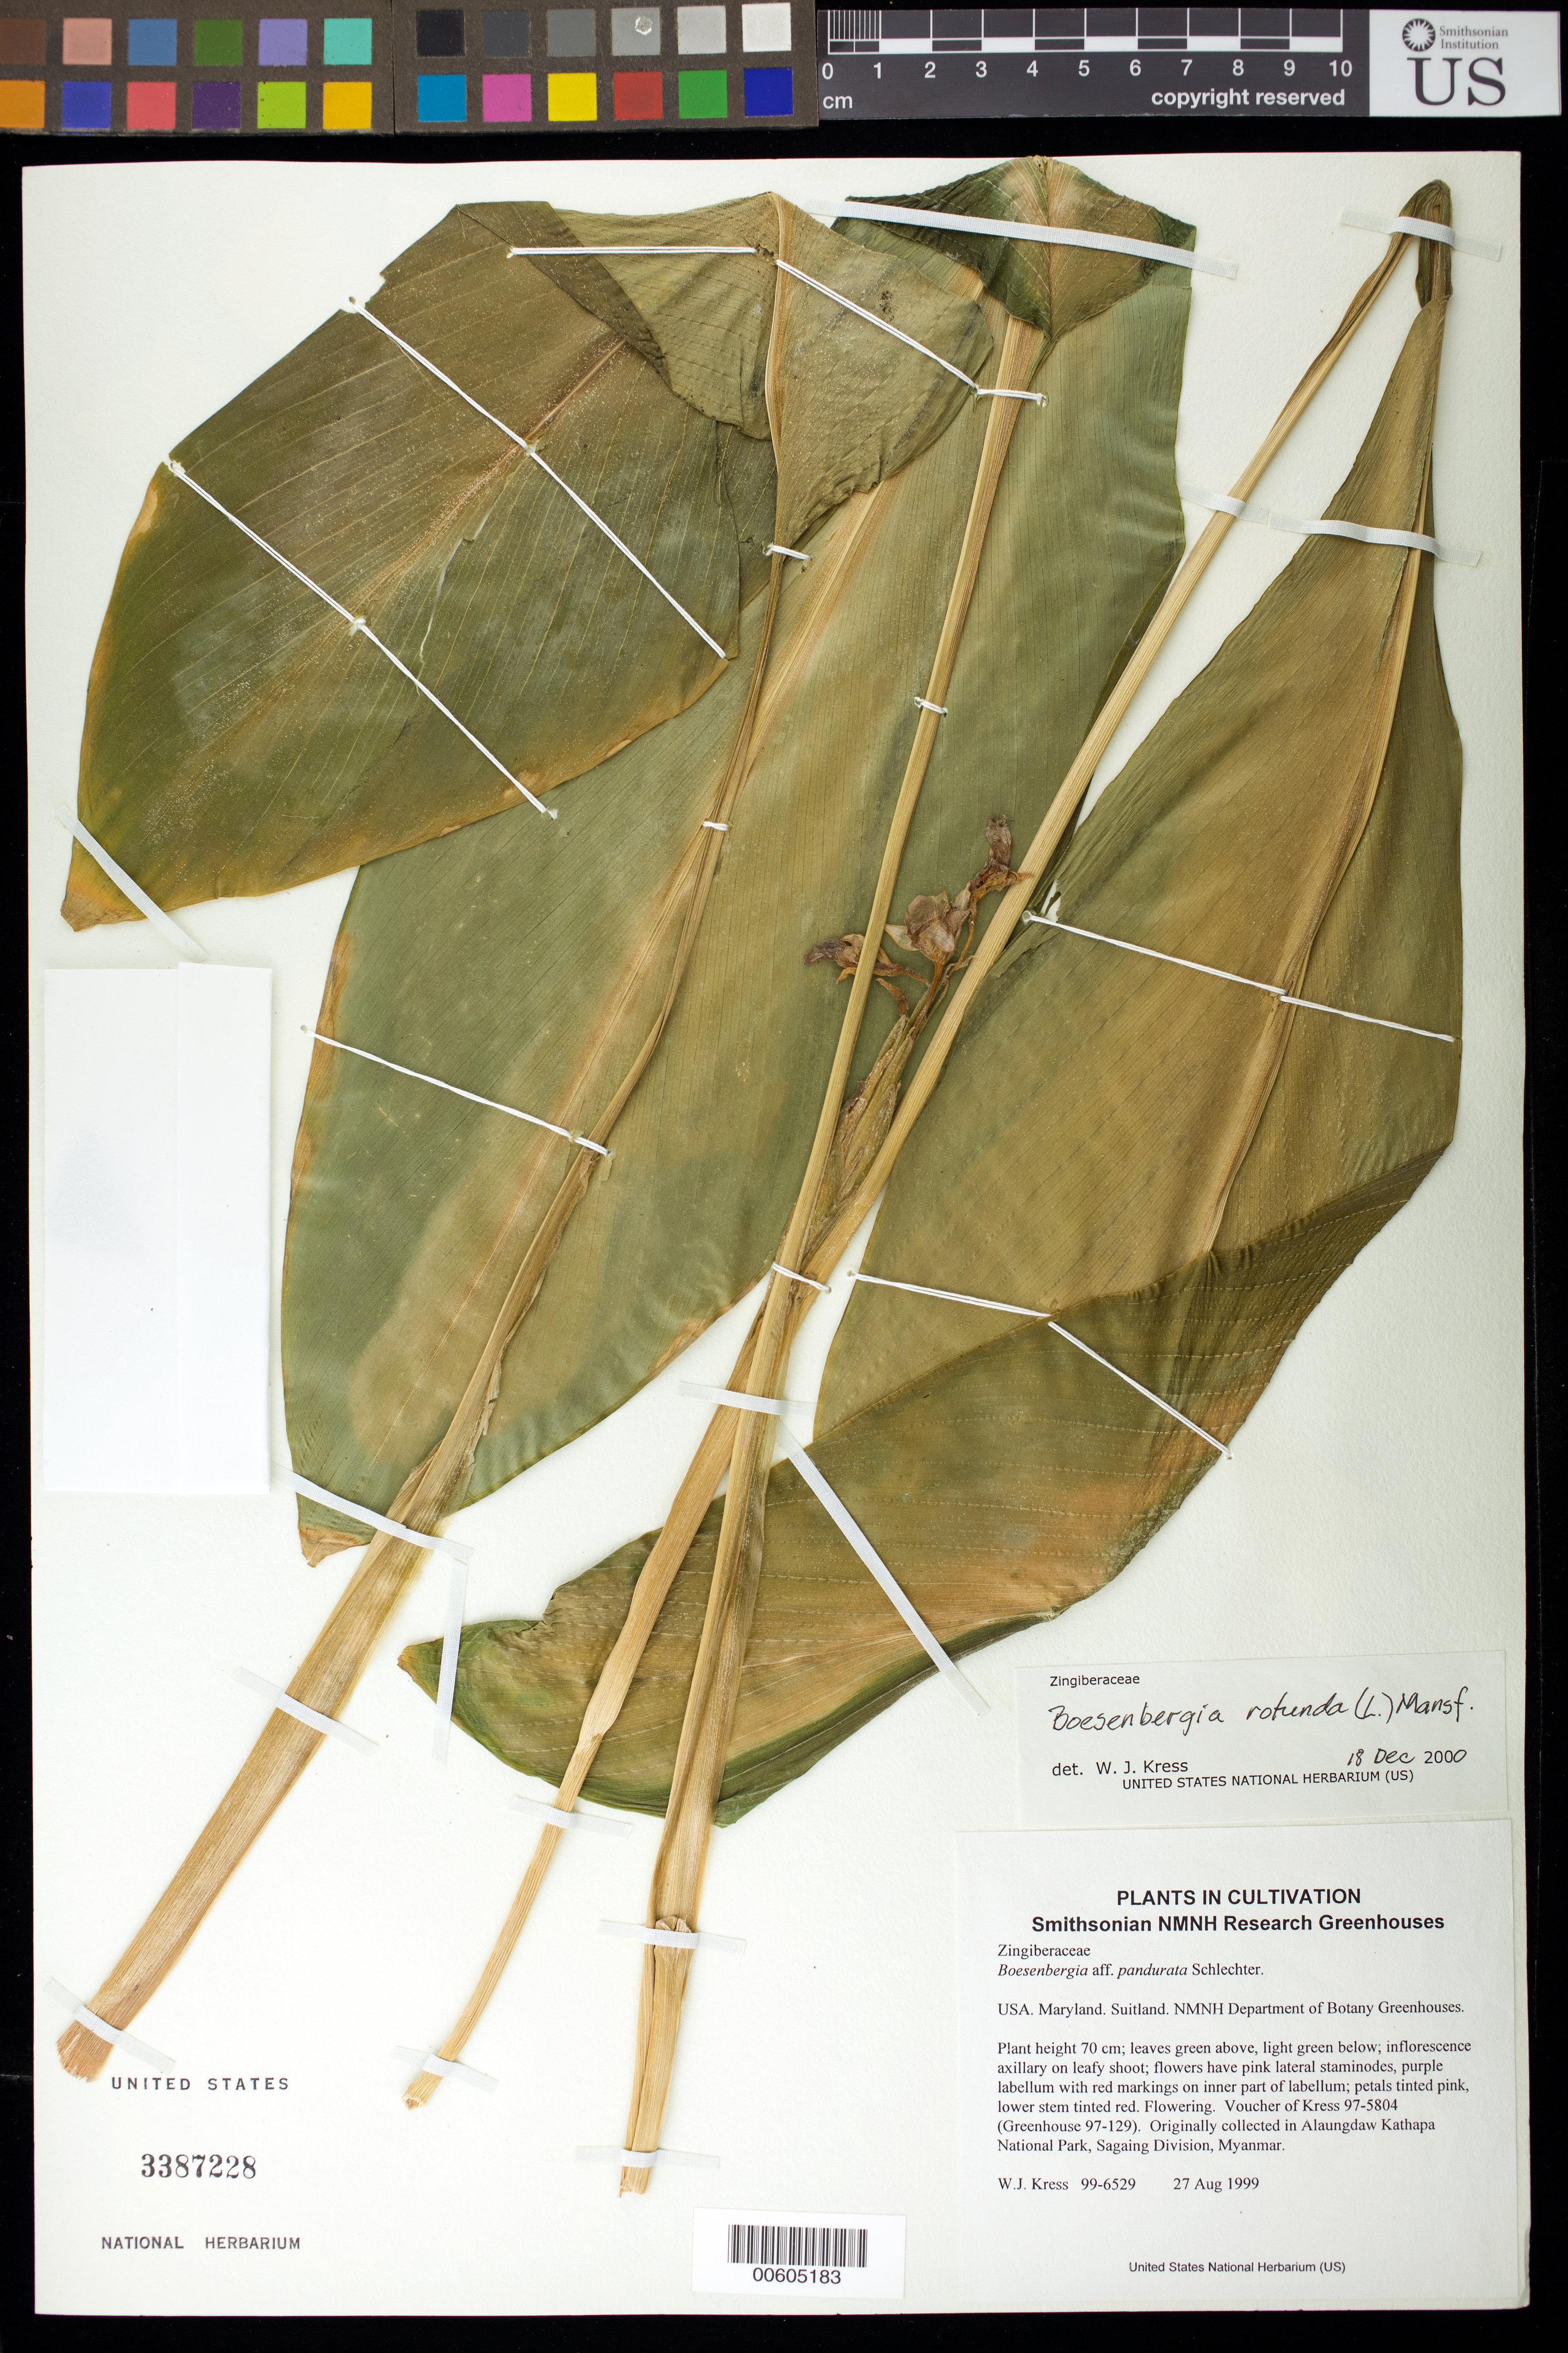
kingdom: Plantae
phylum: Tracheophyta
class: Liliopsida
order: Zingiberales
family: Zingiberaceae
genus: Boesenbergia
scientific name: Boesenbergia rotunda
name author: (L.) Mansf.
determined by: Kress, W. J., (US), Smithsonian Institution - National Museum of Natural History (UNITED STATES)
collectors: W. J. Kress & M. Bordelon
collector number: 99-6529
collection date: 1999-08-27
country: United States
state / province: Maryland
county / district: Prince George's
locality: NMNH Botany Research Greenhouses. Suitland.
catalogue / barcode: US 3387228